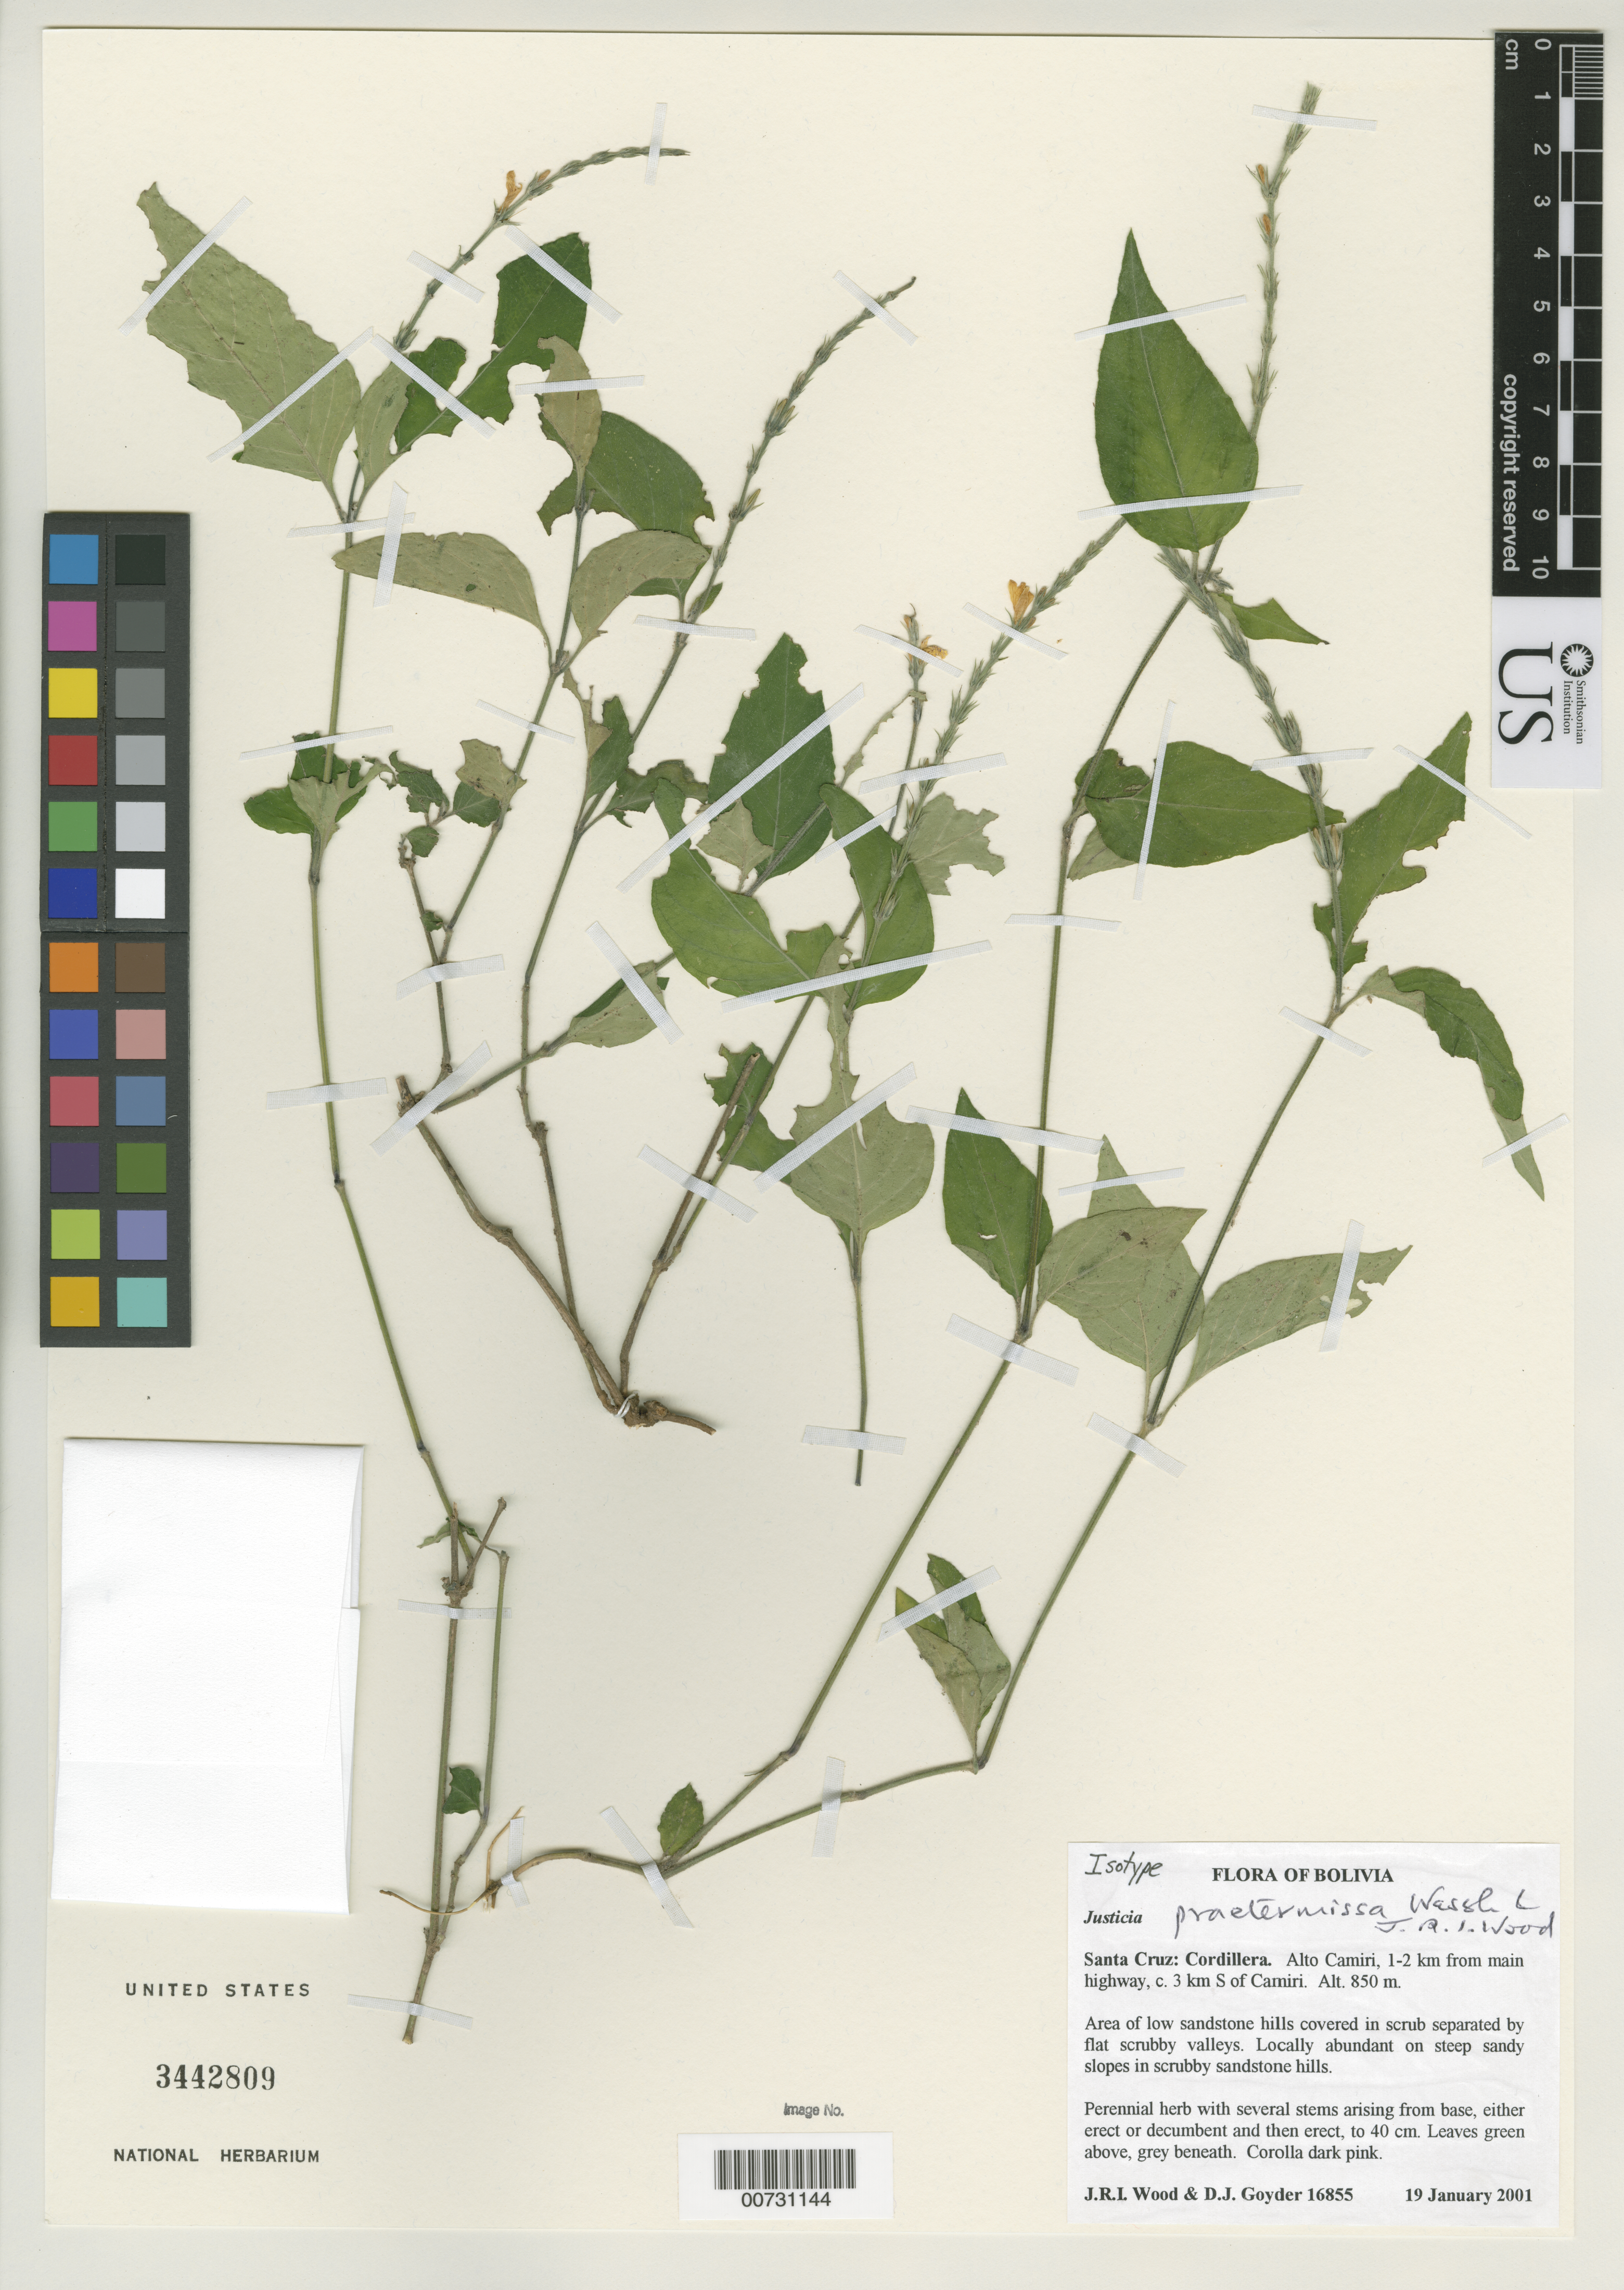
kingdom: Plantae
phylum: Tracheophyta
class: Magnoliopsida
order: Lamiales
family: Acanthaceae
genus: Justicia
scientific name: Justicia praetermissa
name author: Wassh. & J.R.I. Wood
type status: Isotype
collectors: J. R. I. Wood & D. Goyder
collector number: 16855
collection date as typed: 19 Jan 2001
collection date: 2001-01-19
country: Bolivia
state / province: Santa Cruz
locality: Santa Cruz: Cordillera. Alto Camiri, 1-2 km from main highway, c. 3 km S of Camiri.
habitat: Area of low sandstone hills covered in scrub separated by flat scrubby valleys. Locally abundant on steep sandy slopes in scrubby sandstone hills.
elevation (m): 850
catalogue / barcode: US 3442809